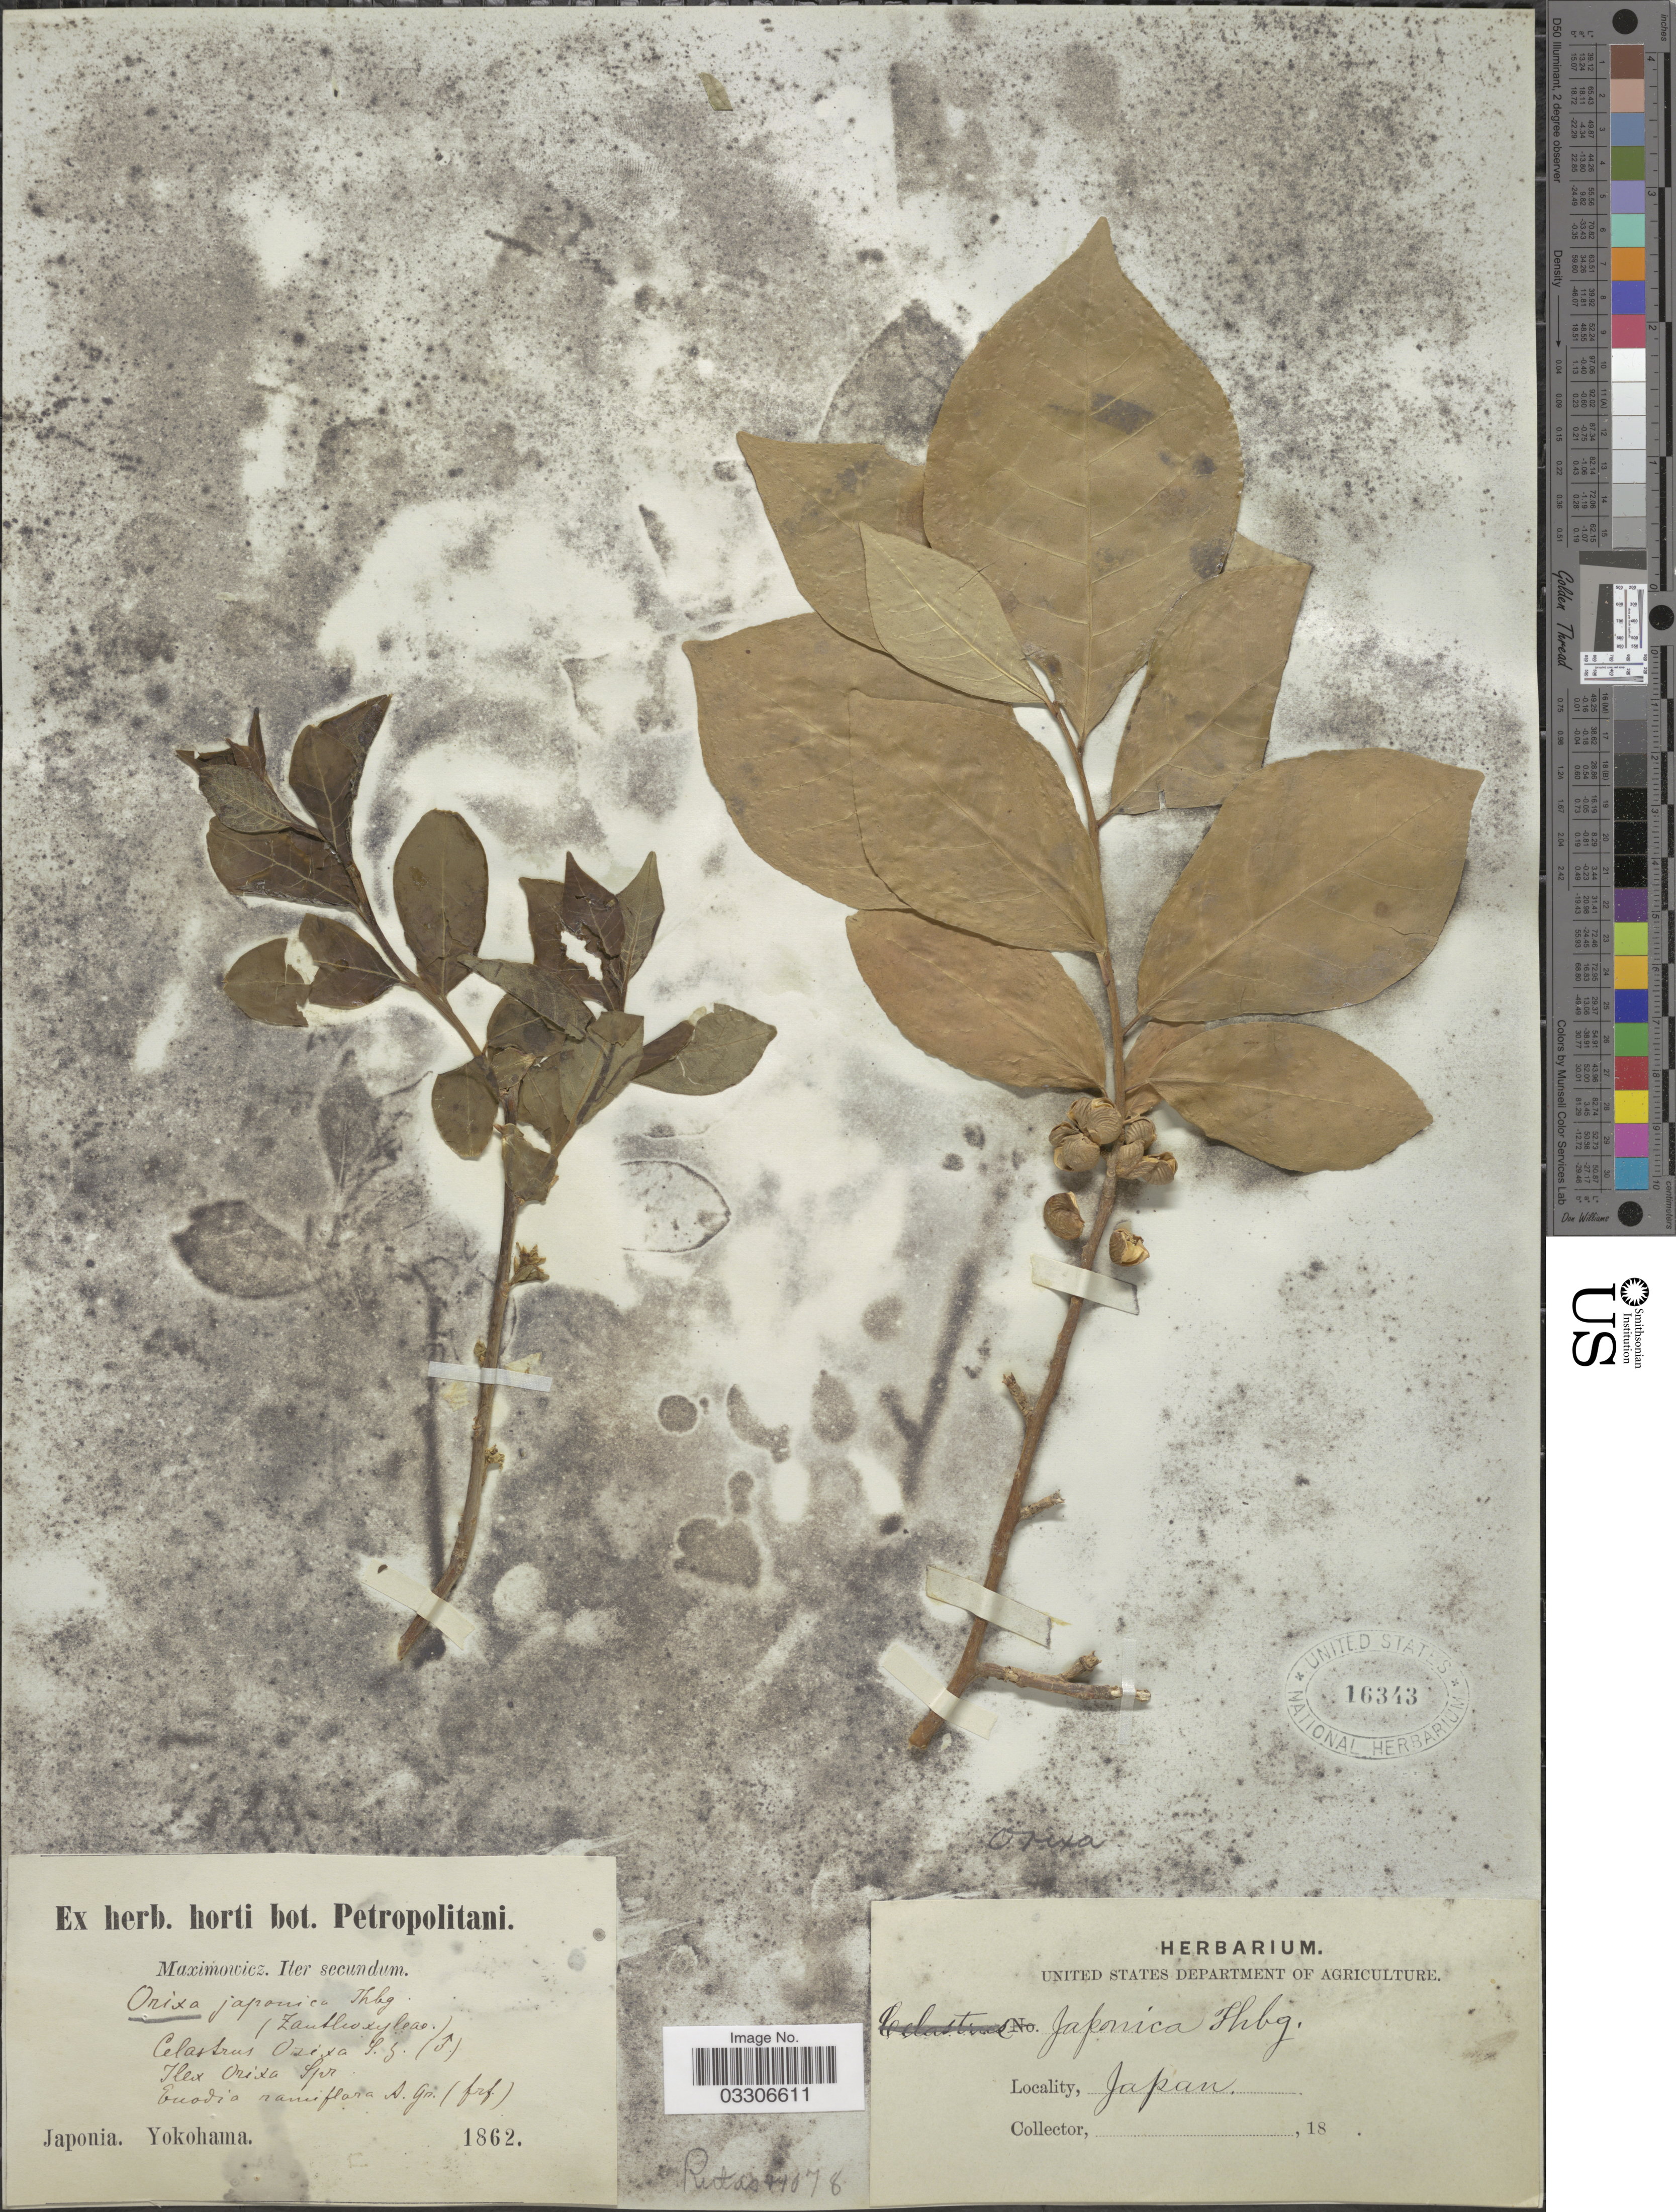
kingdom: Plantae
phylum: Tracheophyta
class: Magnoliopsida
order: Sapindales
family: Rutaceae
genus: Orixa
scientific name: Orixa japonica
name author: Thunb.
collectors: -. Maximowicz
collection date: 1862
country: Japan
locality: Yokohama.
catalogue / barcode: US 16343